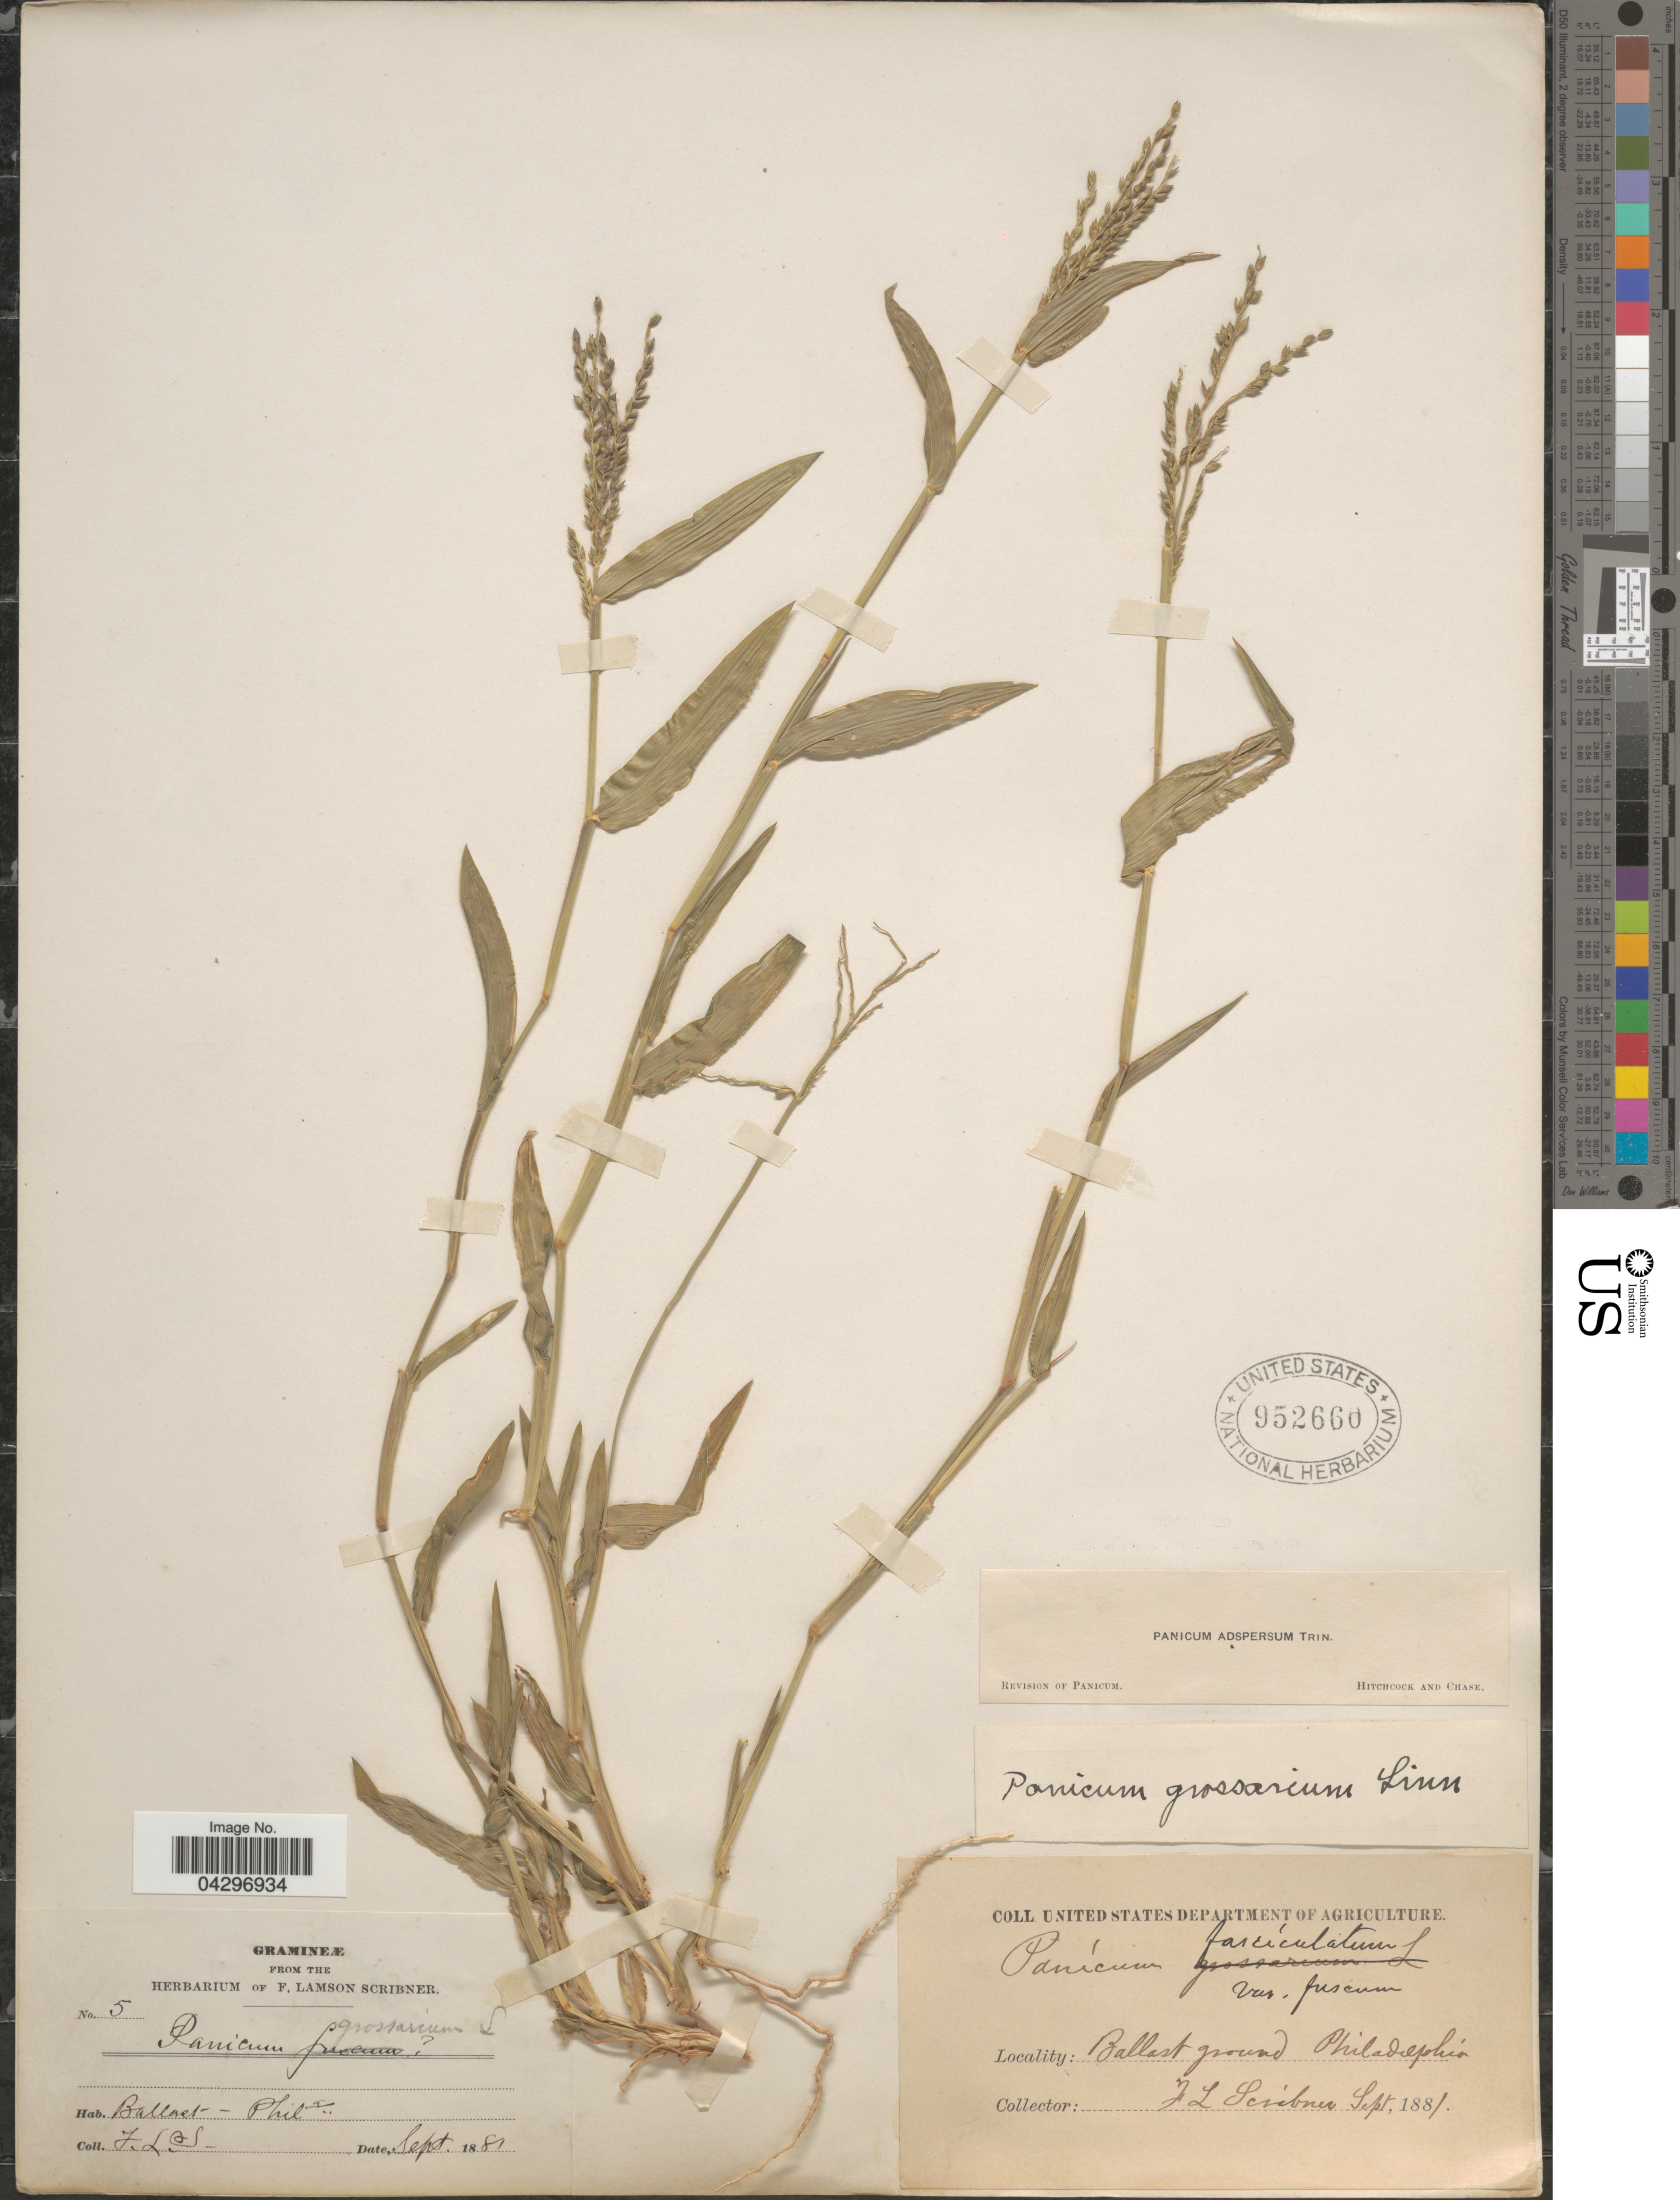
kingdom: Plantae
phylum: Tracheophyta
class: Liliopsida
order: Poales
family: Poaceae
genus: Urochloa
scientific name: Urochloa adspersa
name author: (Trin.) R.D. Webster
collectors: F. Lamson-Scribner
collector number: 5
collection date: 1881-09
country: United States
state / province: Pennsylvania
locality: Philadelphia.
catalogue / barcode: US 952660